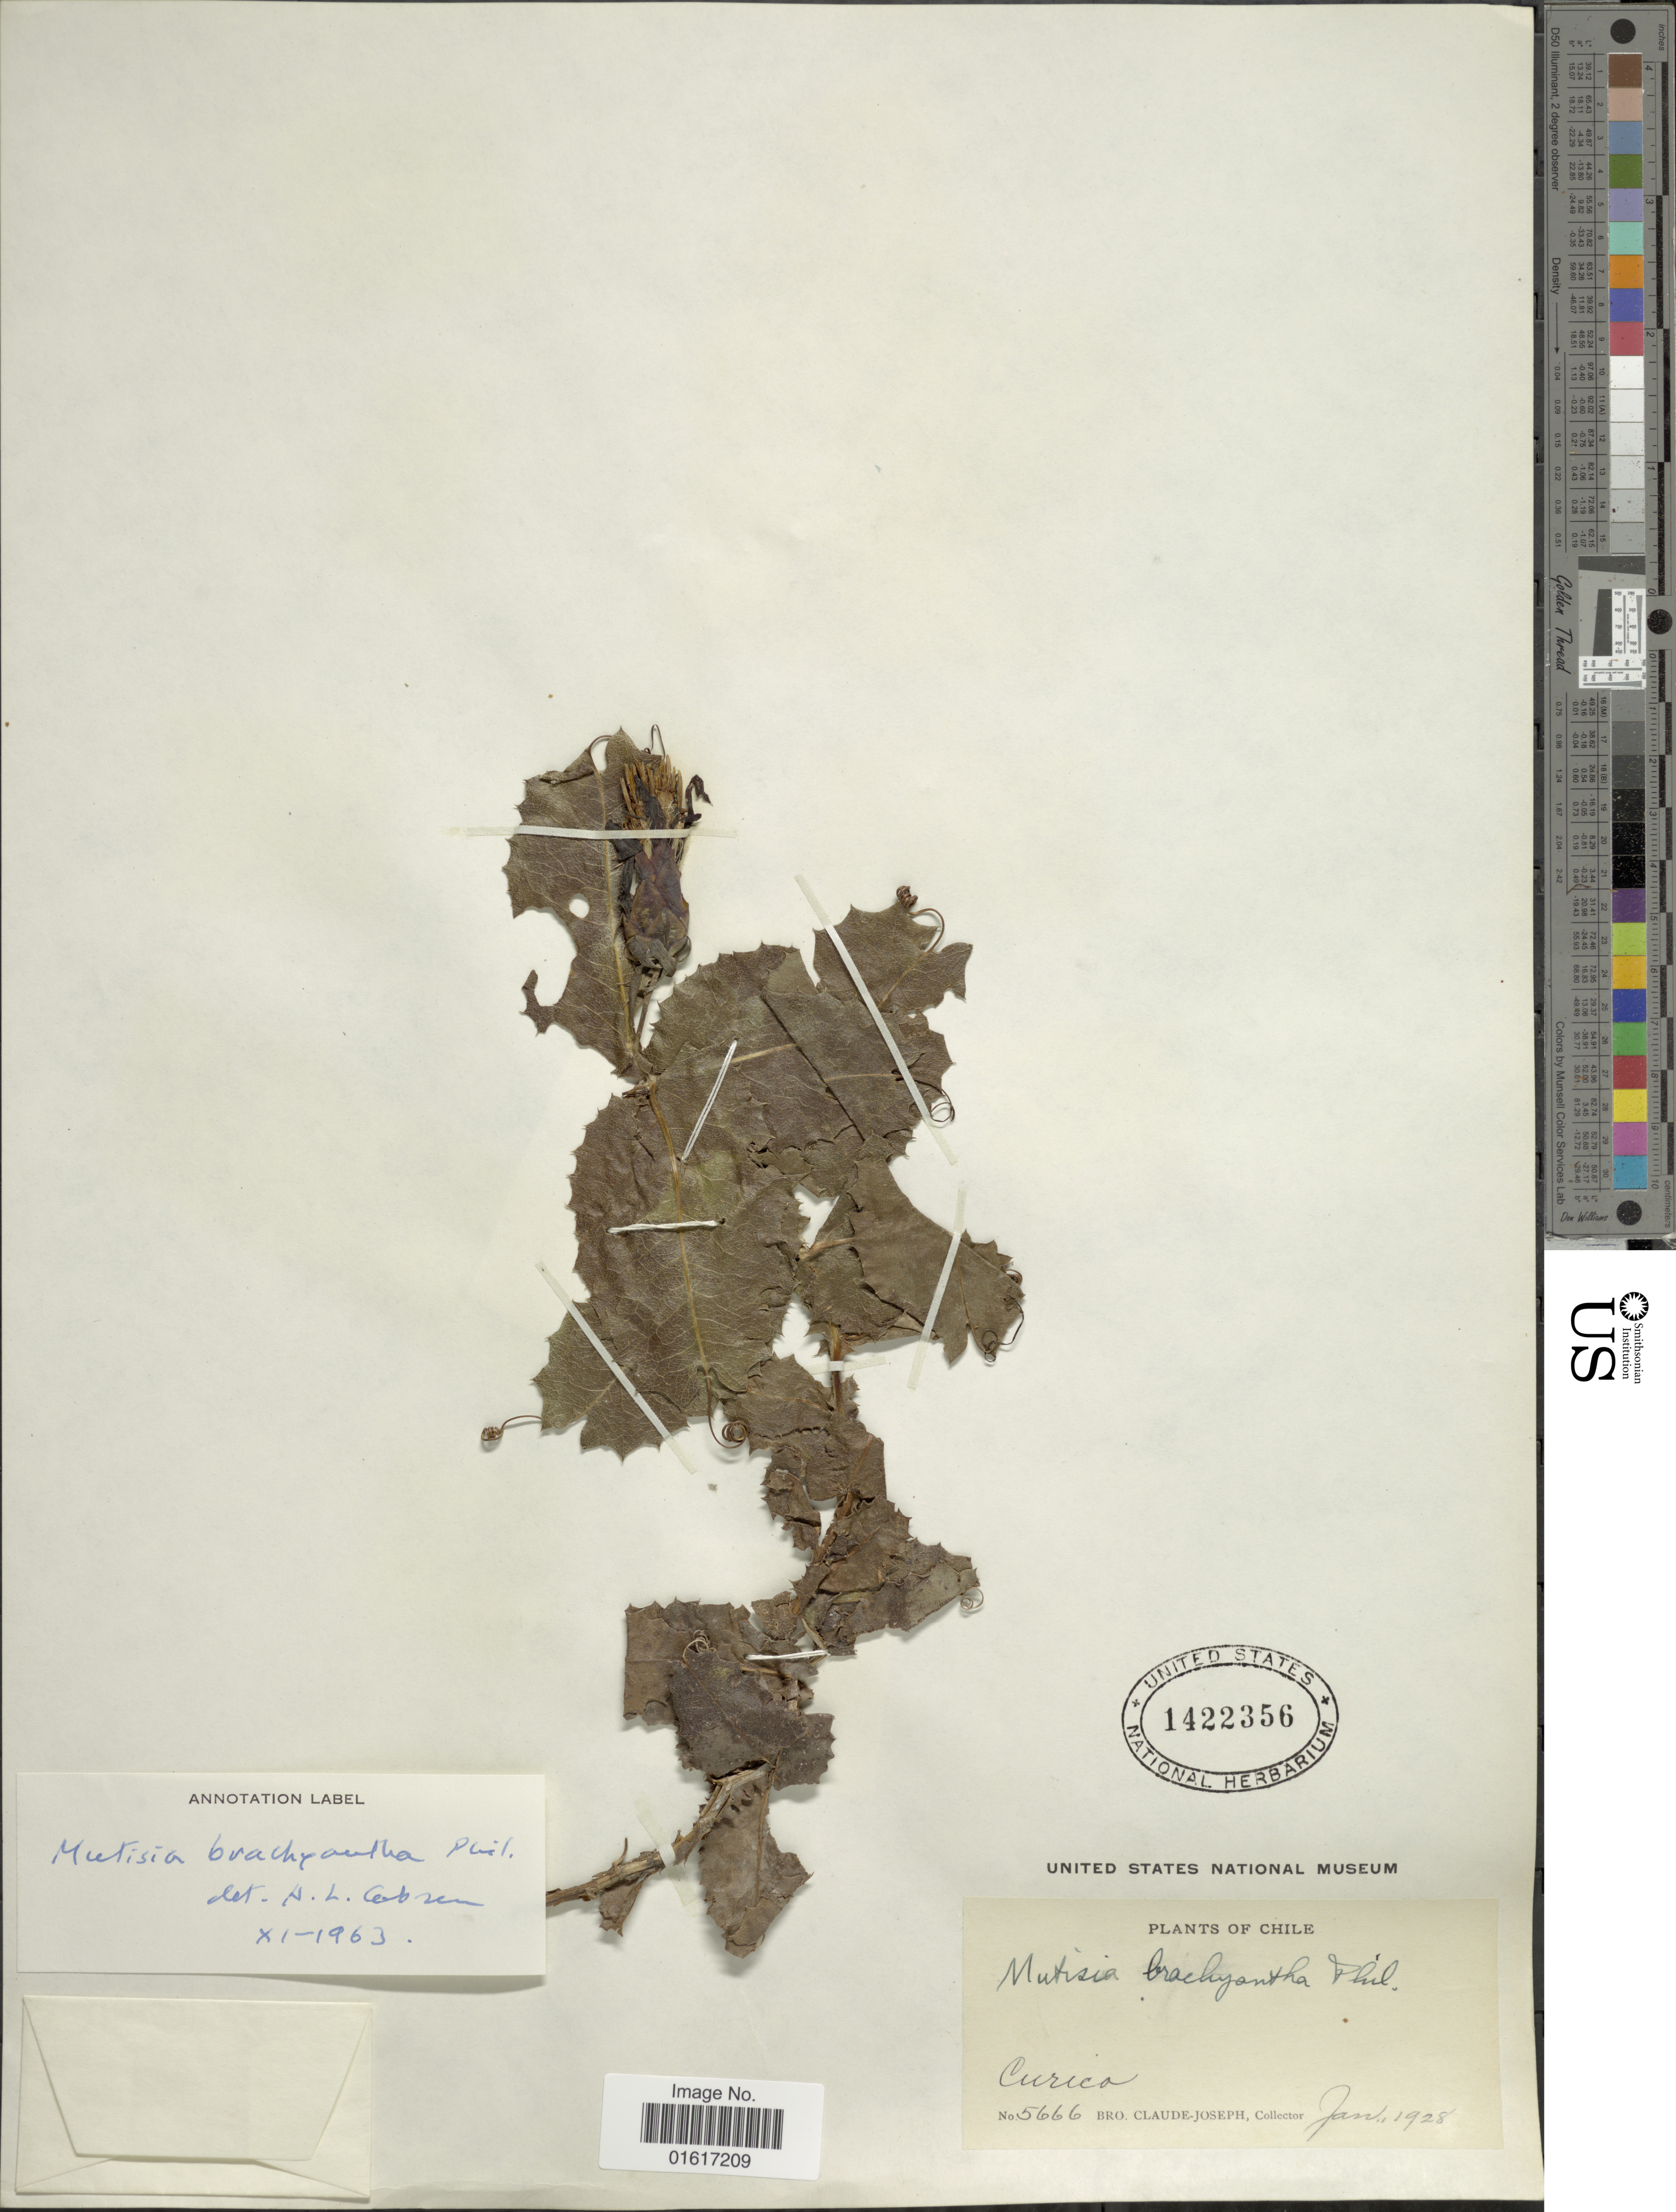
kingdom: Plantae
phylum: Tracheophyta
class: Magnoliopsida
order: Asterales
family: Asteraceae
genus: Mutisia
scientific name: Mutisia brachyantha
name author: Phil.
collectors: Bro. Claude-Joseph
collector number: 5666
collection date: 1928-01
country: Chile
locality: Curica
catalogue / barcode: US 1422356